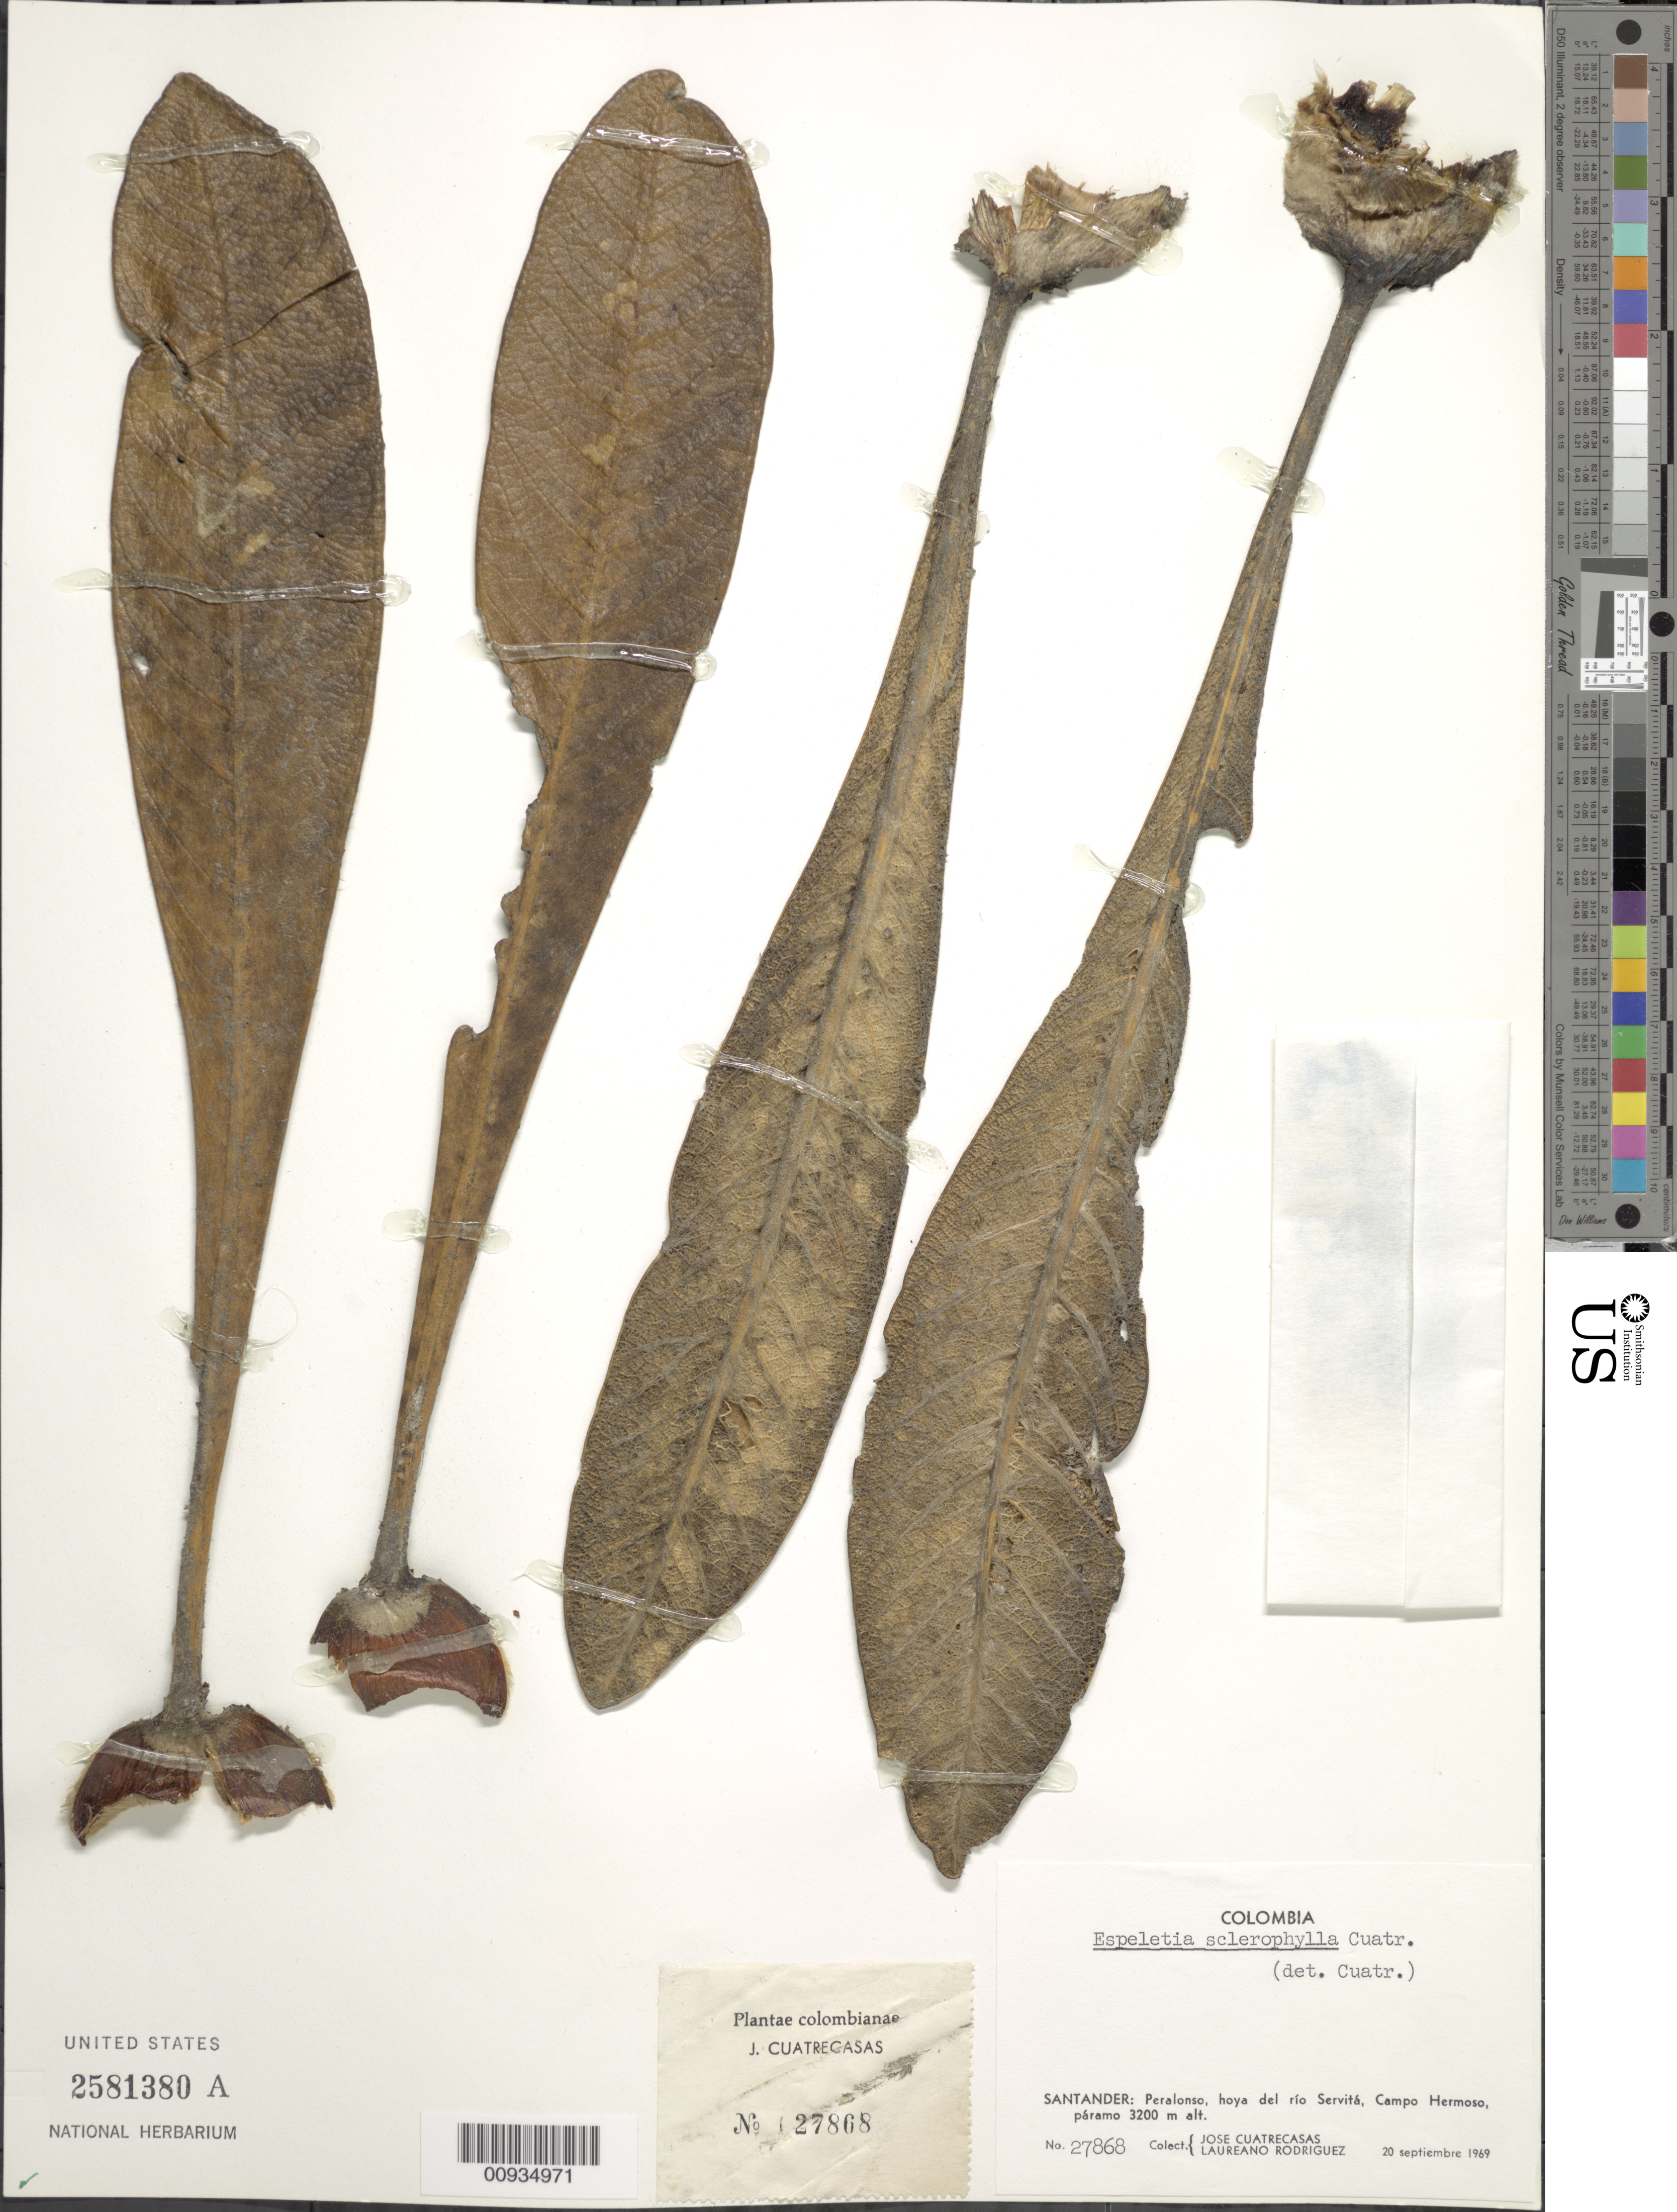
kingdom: Plantae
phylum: Tracheophyta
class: Magnoliopsida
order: Asterales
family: Asteraceae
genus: Espeletiopsis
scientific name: Espeletiopsis sclerophylla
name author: (Cuatrec.) Cuatrec.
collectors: J. Cuatrecasas & L. Rodriguez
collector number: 27868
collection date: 1969-09-20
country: Colombia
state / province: Santander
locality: Peralonso, hoya del Rio Servita, Campo Hermoso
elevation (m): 3200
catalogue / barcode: US 2581380A